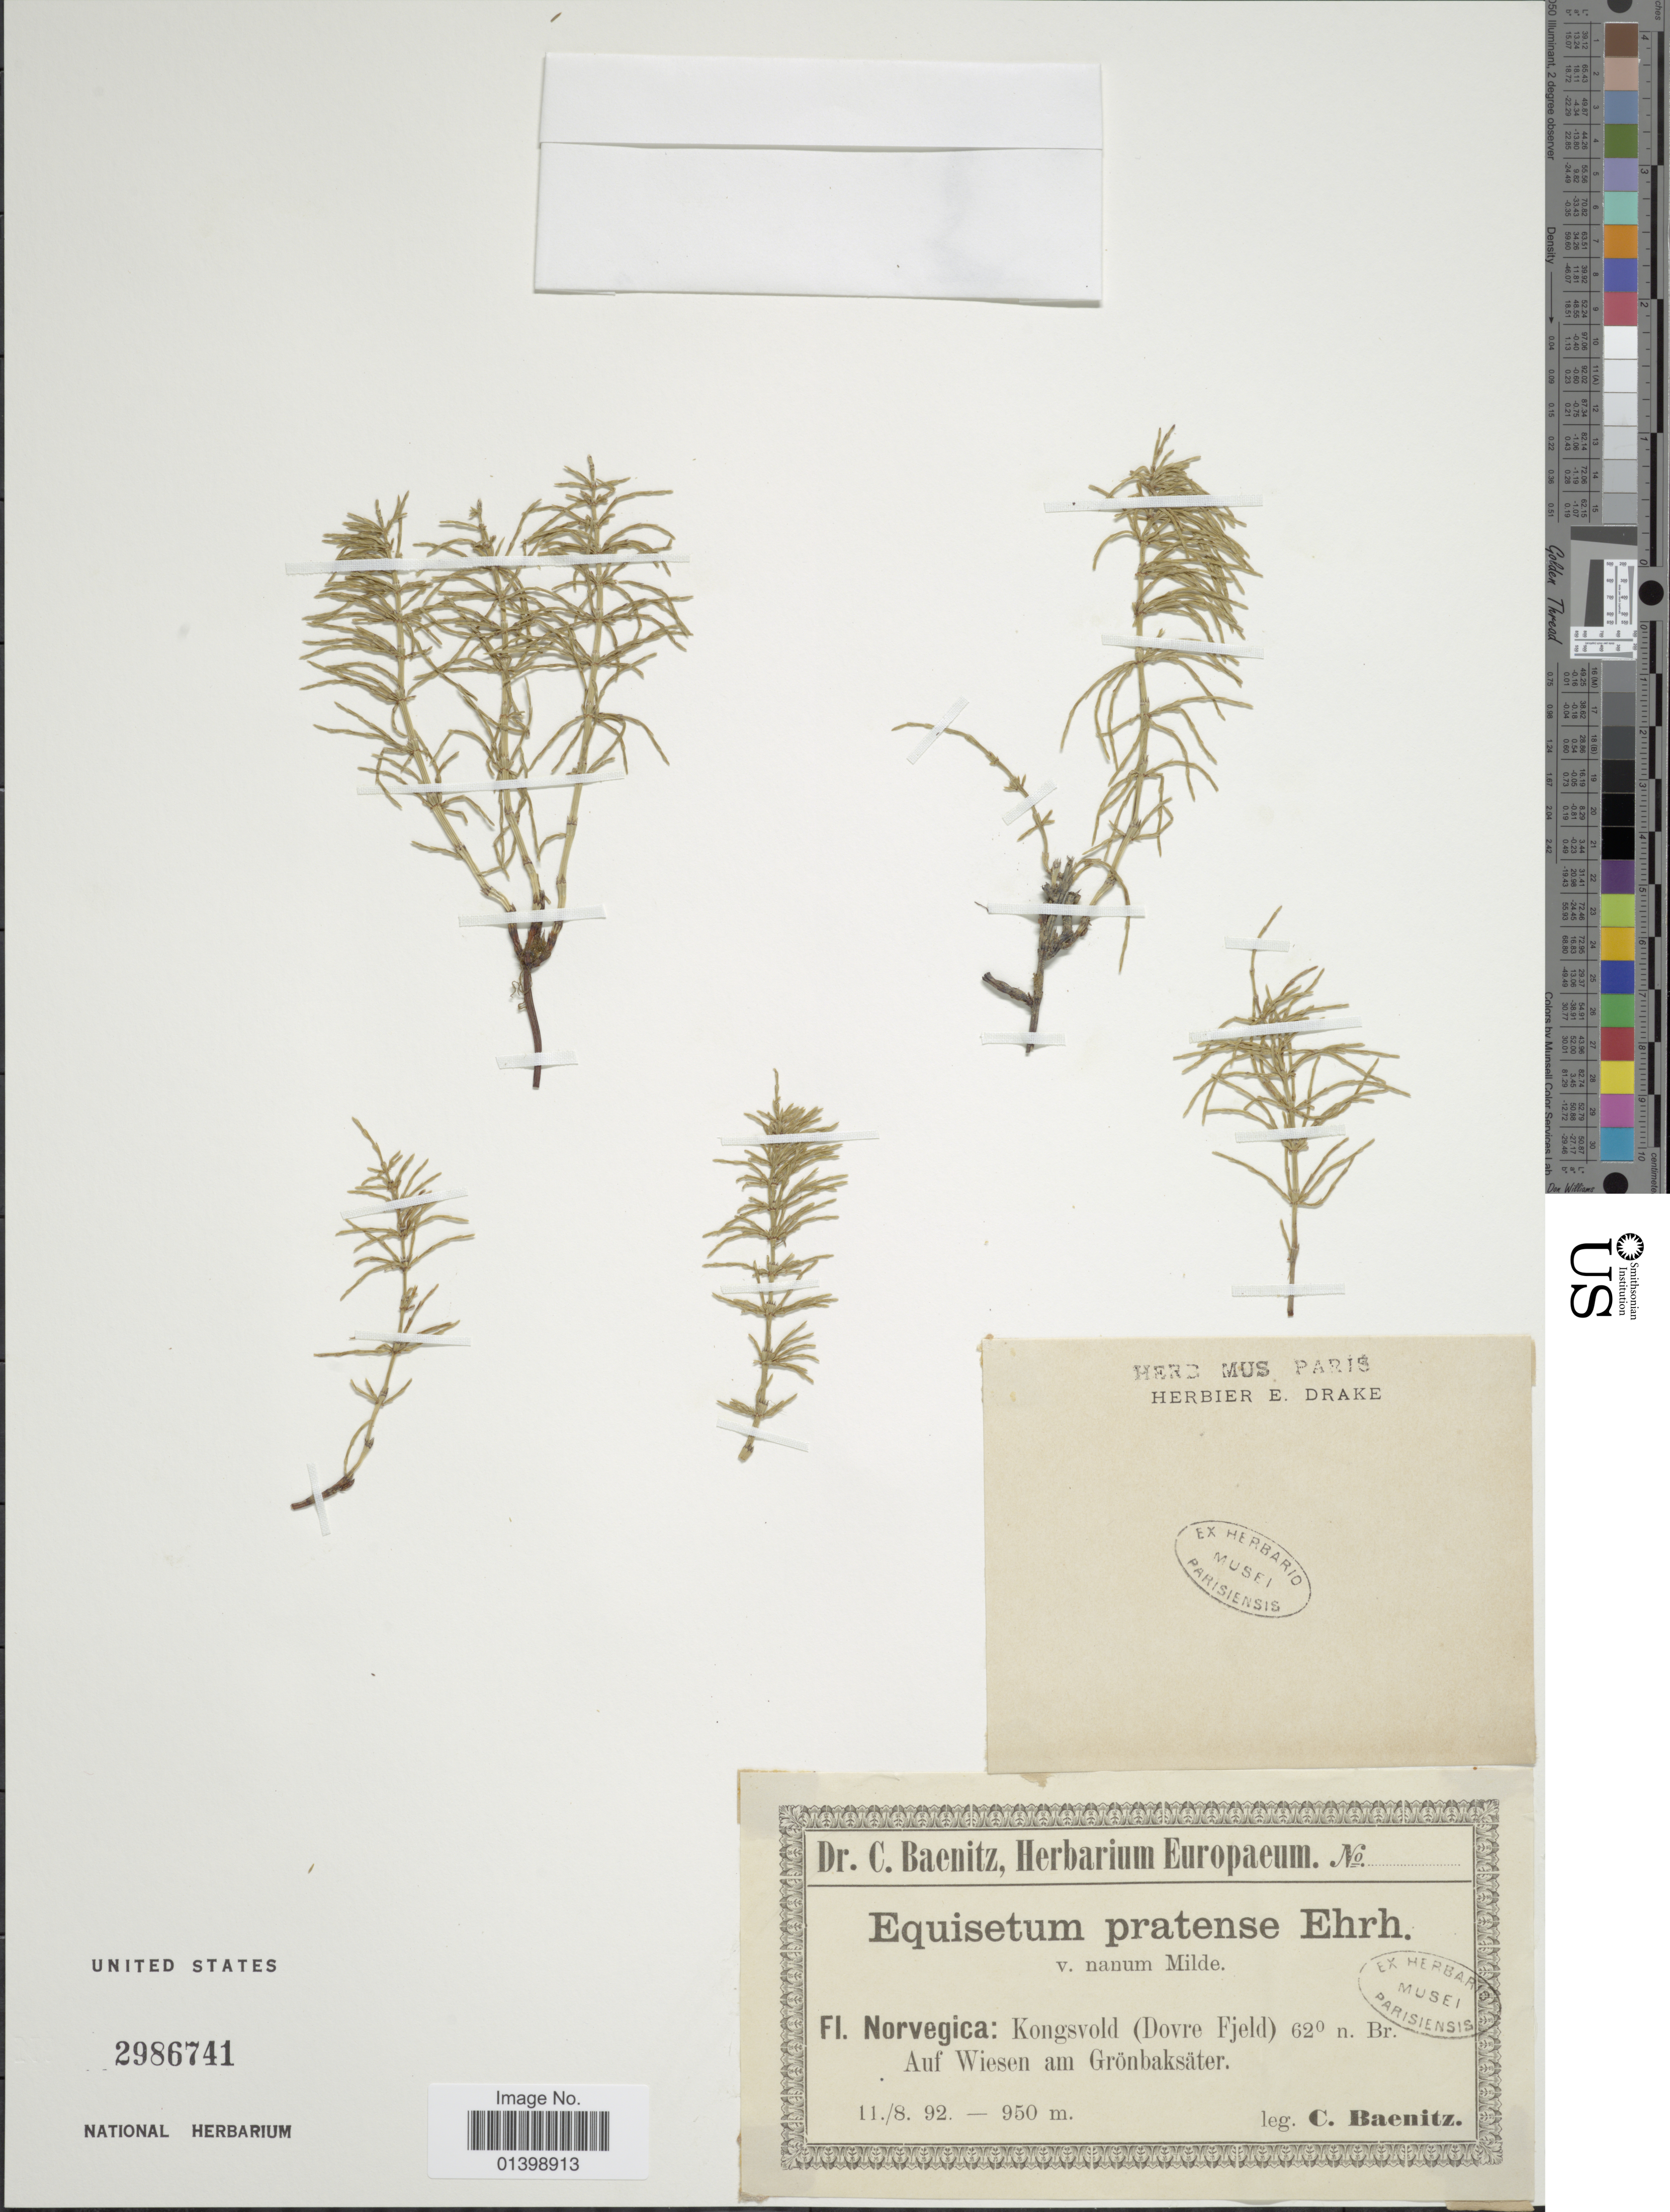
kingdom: Plantae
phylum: Tracheophyta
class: Polypodiopsida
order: Equisetales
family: Equisetaceae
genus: Equisetum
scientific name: Equisetum pratense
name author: Ehrh.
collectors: C. G. Baenitz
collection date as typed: Transcribed d/m/y: 11/8/92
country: Norway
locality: Kongsvold (Dovre Fjeld), Auf Wiesen am Grönbaksäter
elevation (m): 950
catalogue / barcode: US 2986741